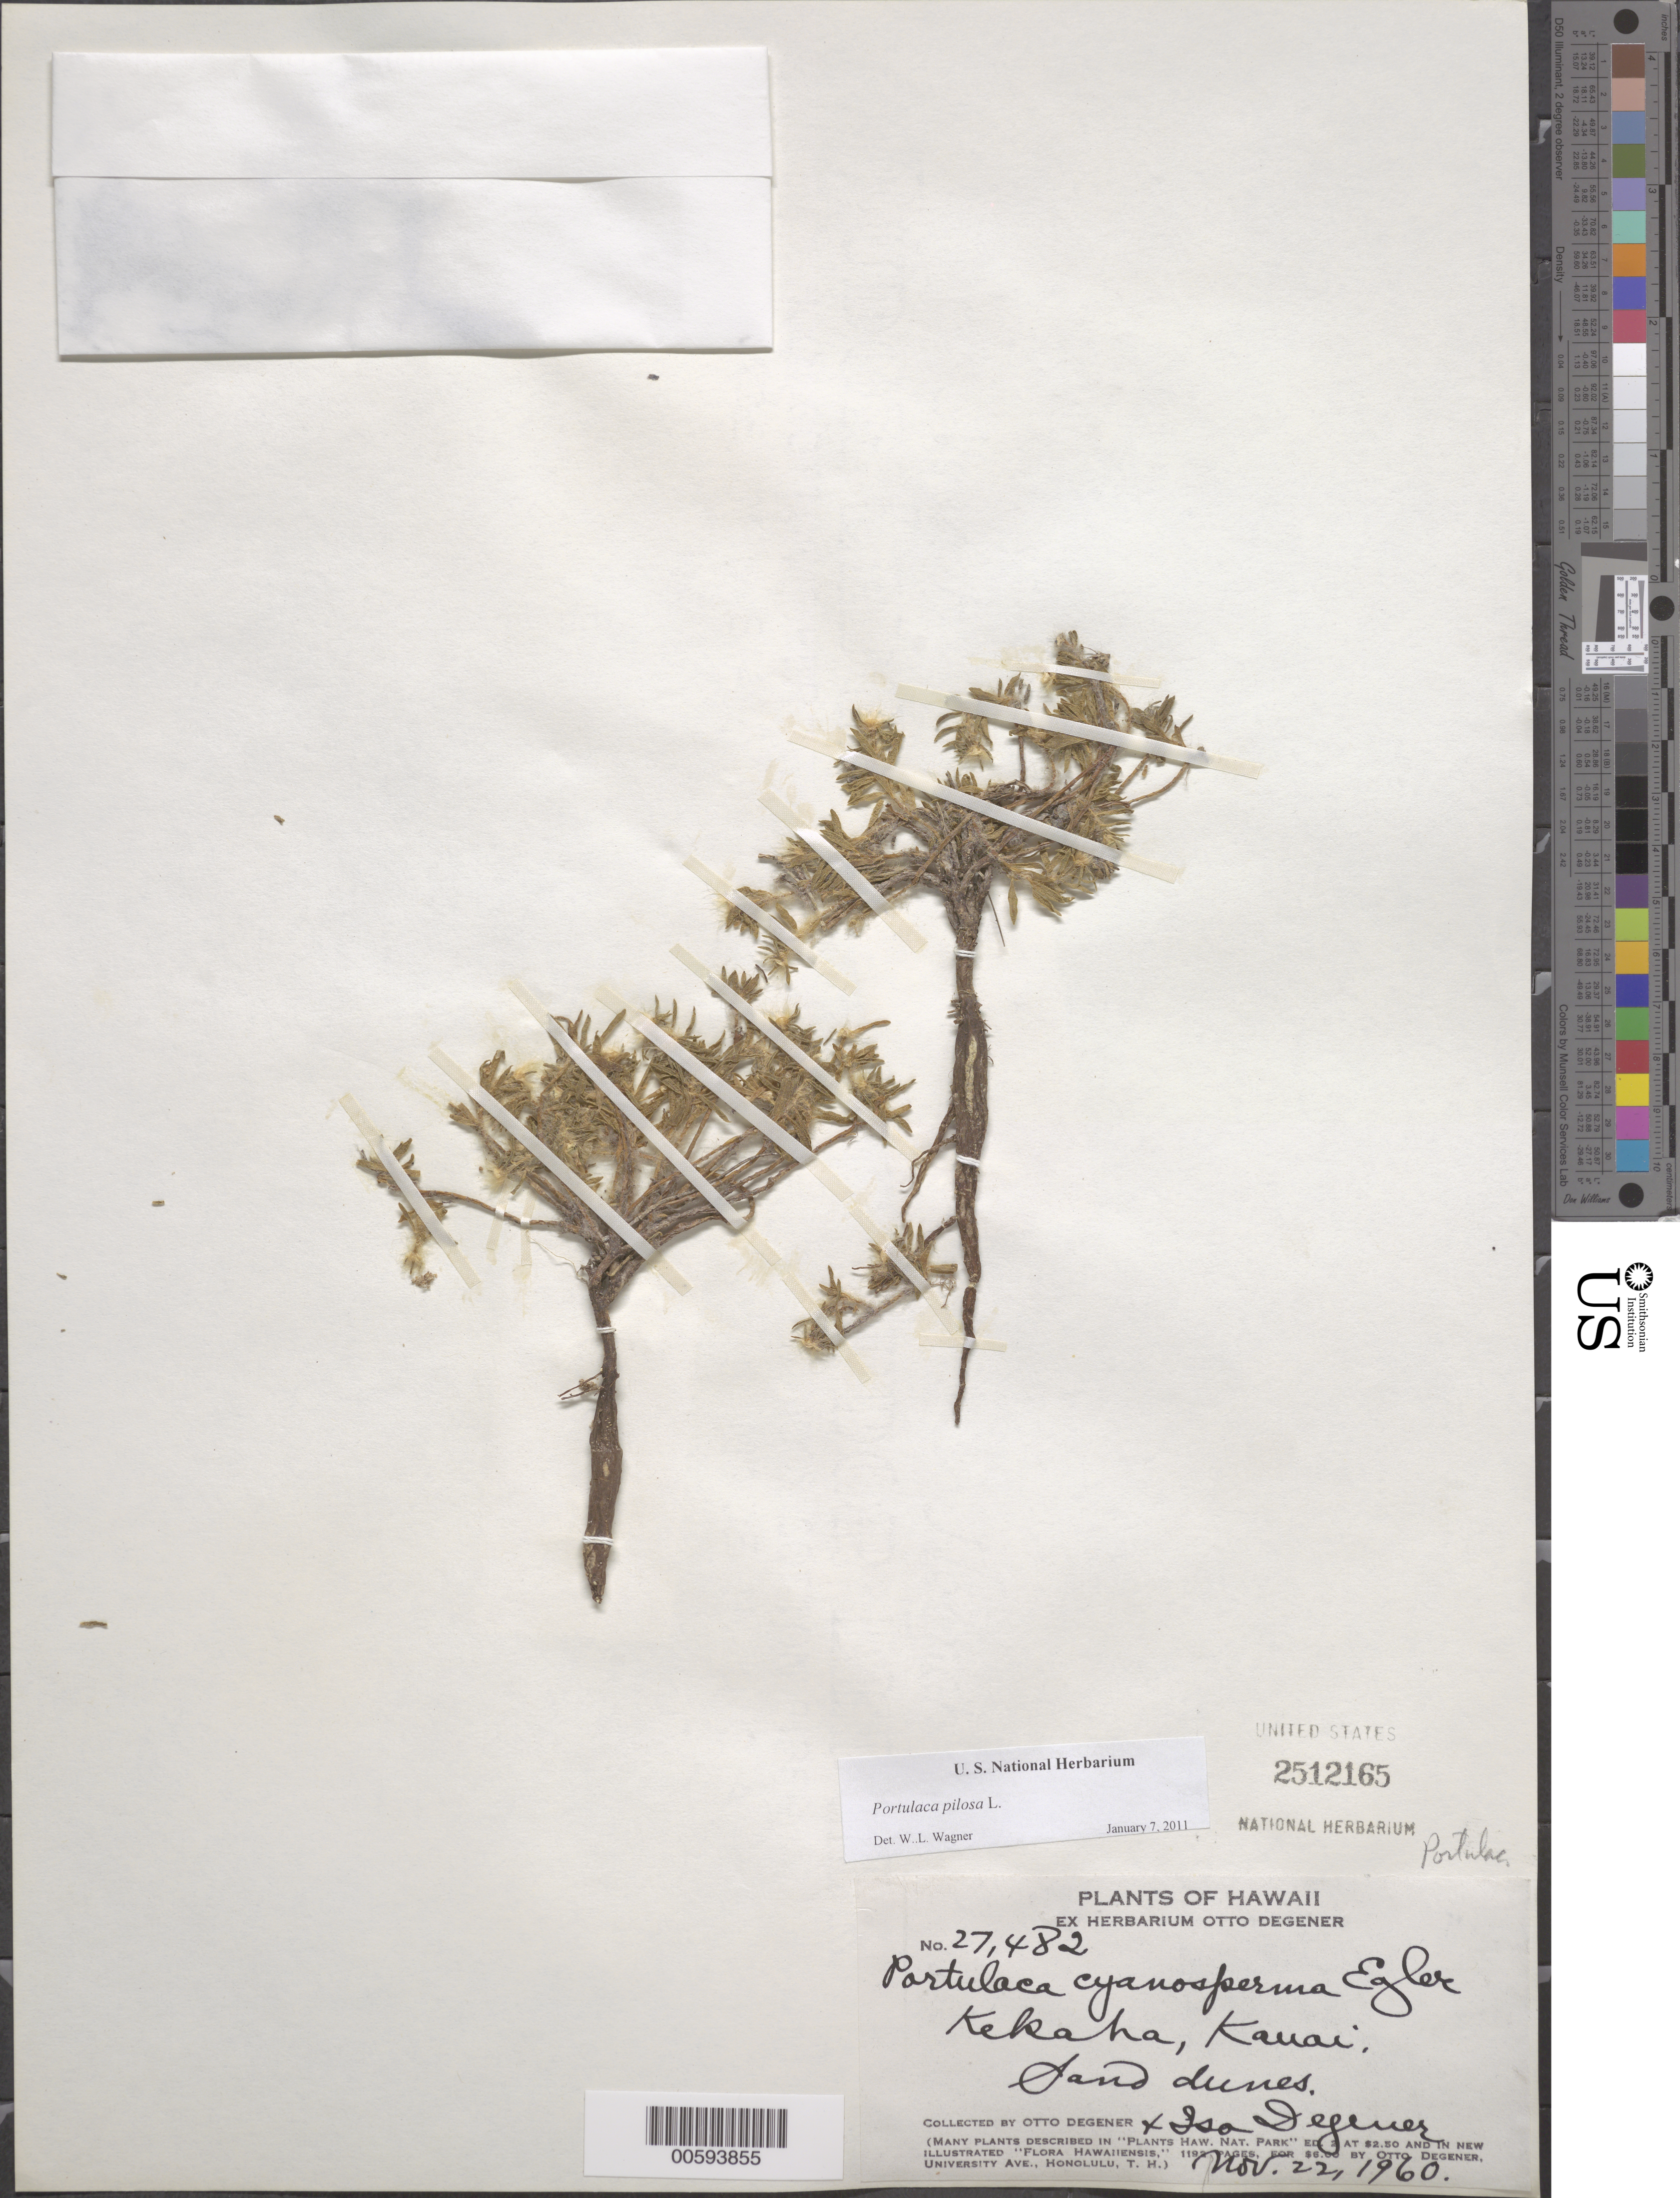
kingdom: Plantae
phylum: Tracheophyta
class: Magnoliopsida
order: Caryophyllales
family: Portulacaceae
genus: Portulaca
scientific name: Portulaca pilosa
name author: L.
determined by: Wagner, W. L., (BOT), Smithsonian Institution - National Museum of Natural History (UNITED STATES)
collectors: O. Degener & I. Degener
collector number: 27482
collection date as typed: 22 Nov 1960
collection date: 1960-11-22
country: United States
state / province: Hawaii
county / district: Kaui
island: Kaua'i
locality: Kekaha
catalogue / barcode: US 2512165